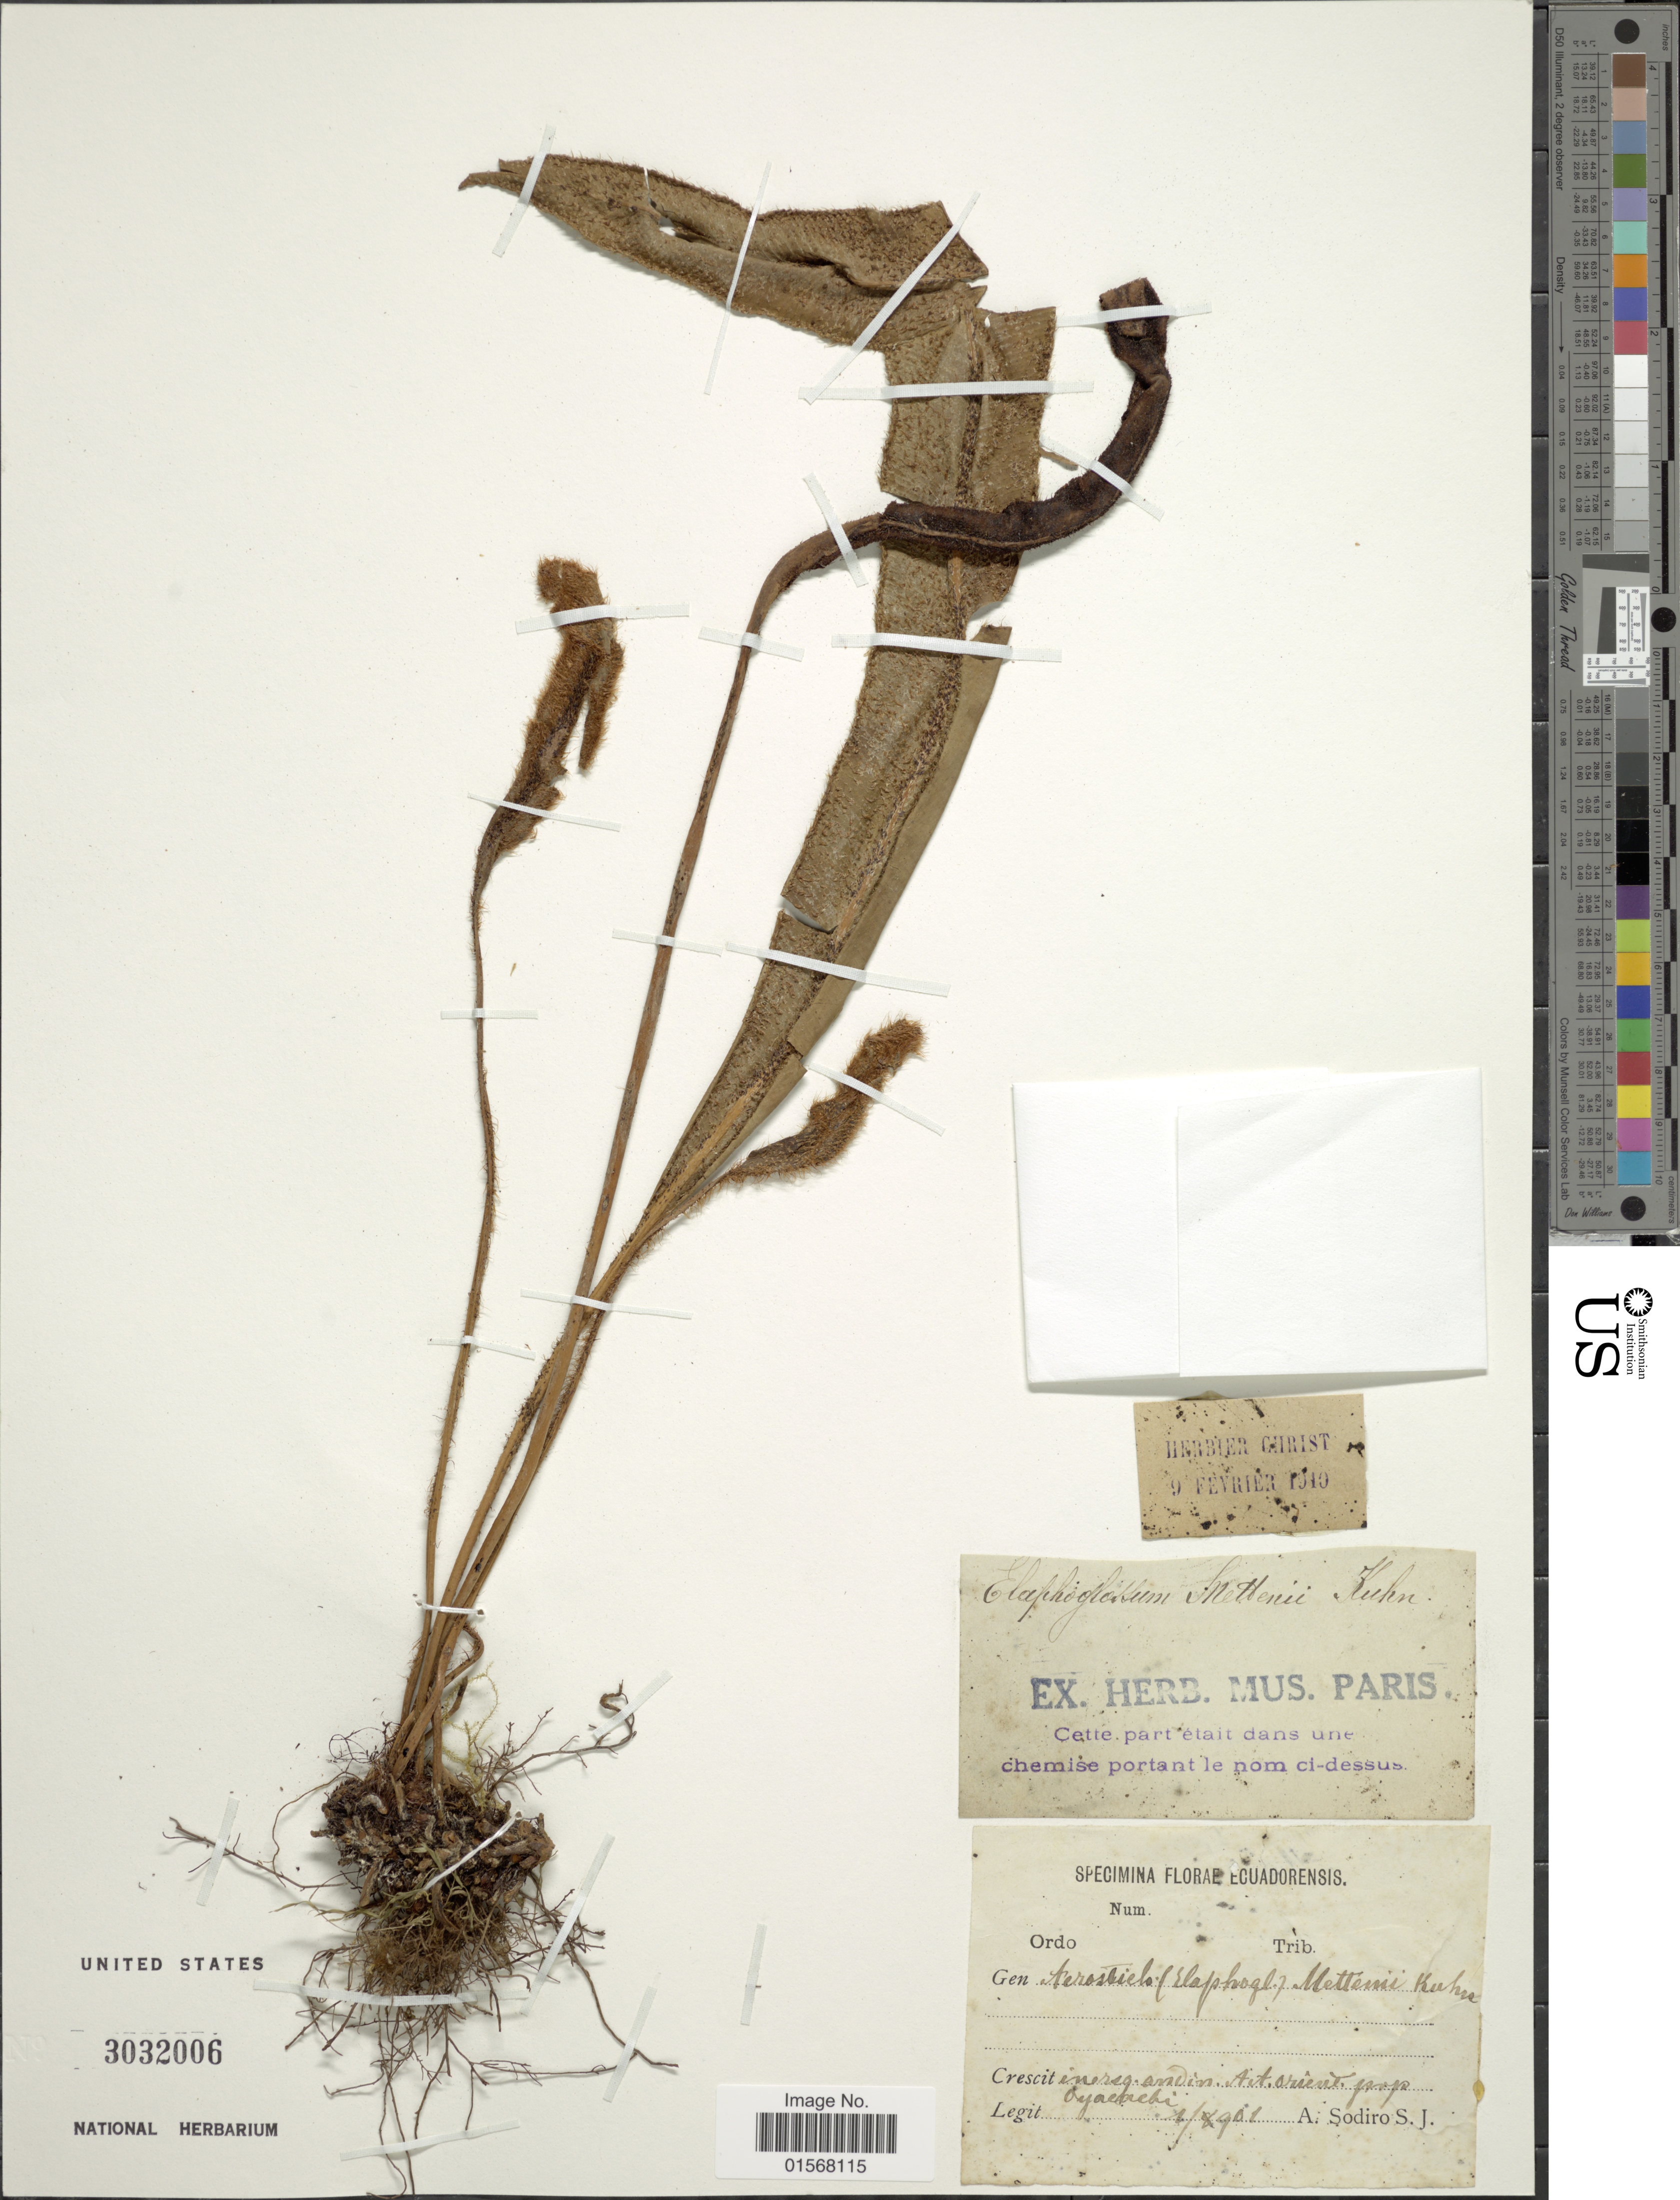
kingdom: Plantae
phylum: Tracheophyta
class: Polypodiopsida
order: Polypodiales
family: Dryopteridaceae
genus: Elaphoglossum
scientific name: Elaphoglossum sp.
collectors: A. Sodiro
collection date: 1901-01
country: Ecuador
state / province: Napo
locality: prop Oyacachi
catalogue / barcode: US 3032006